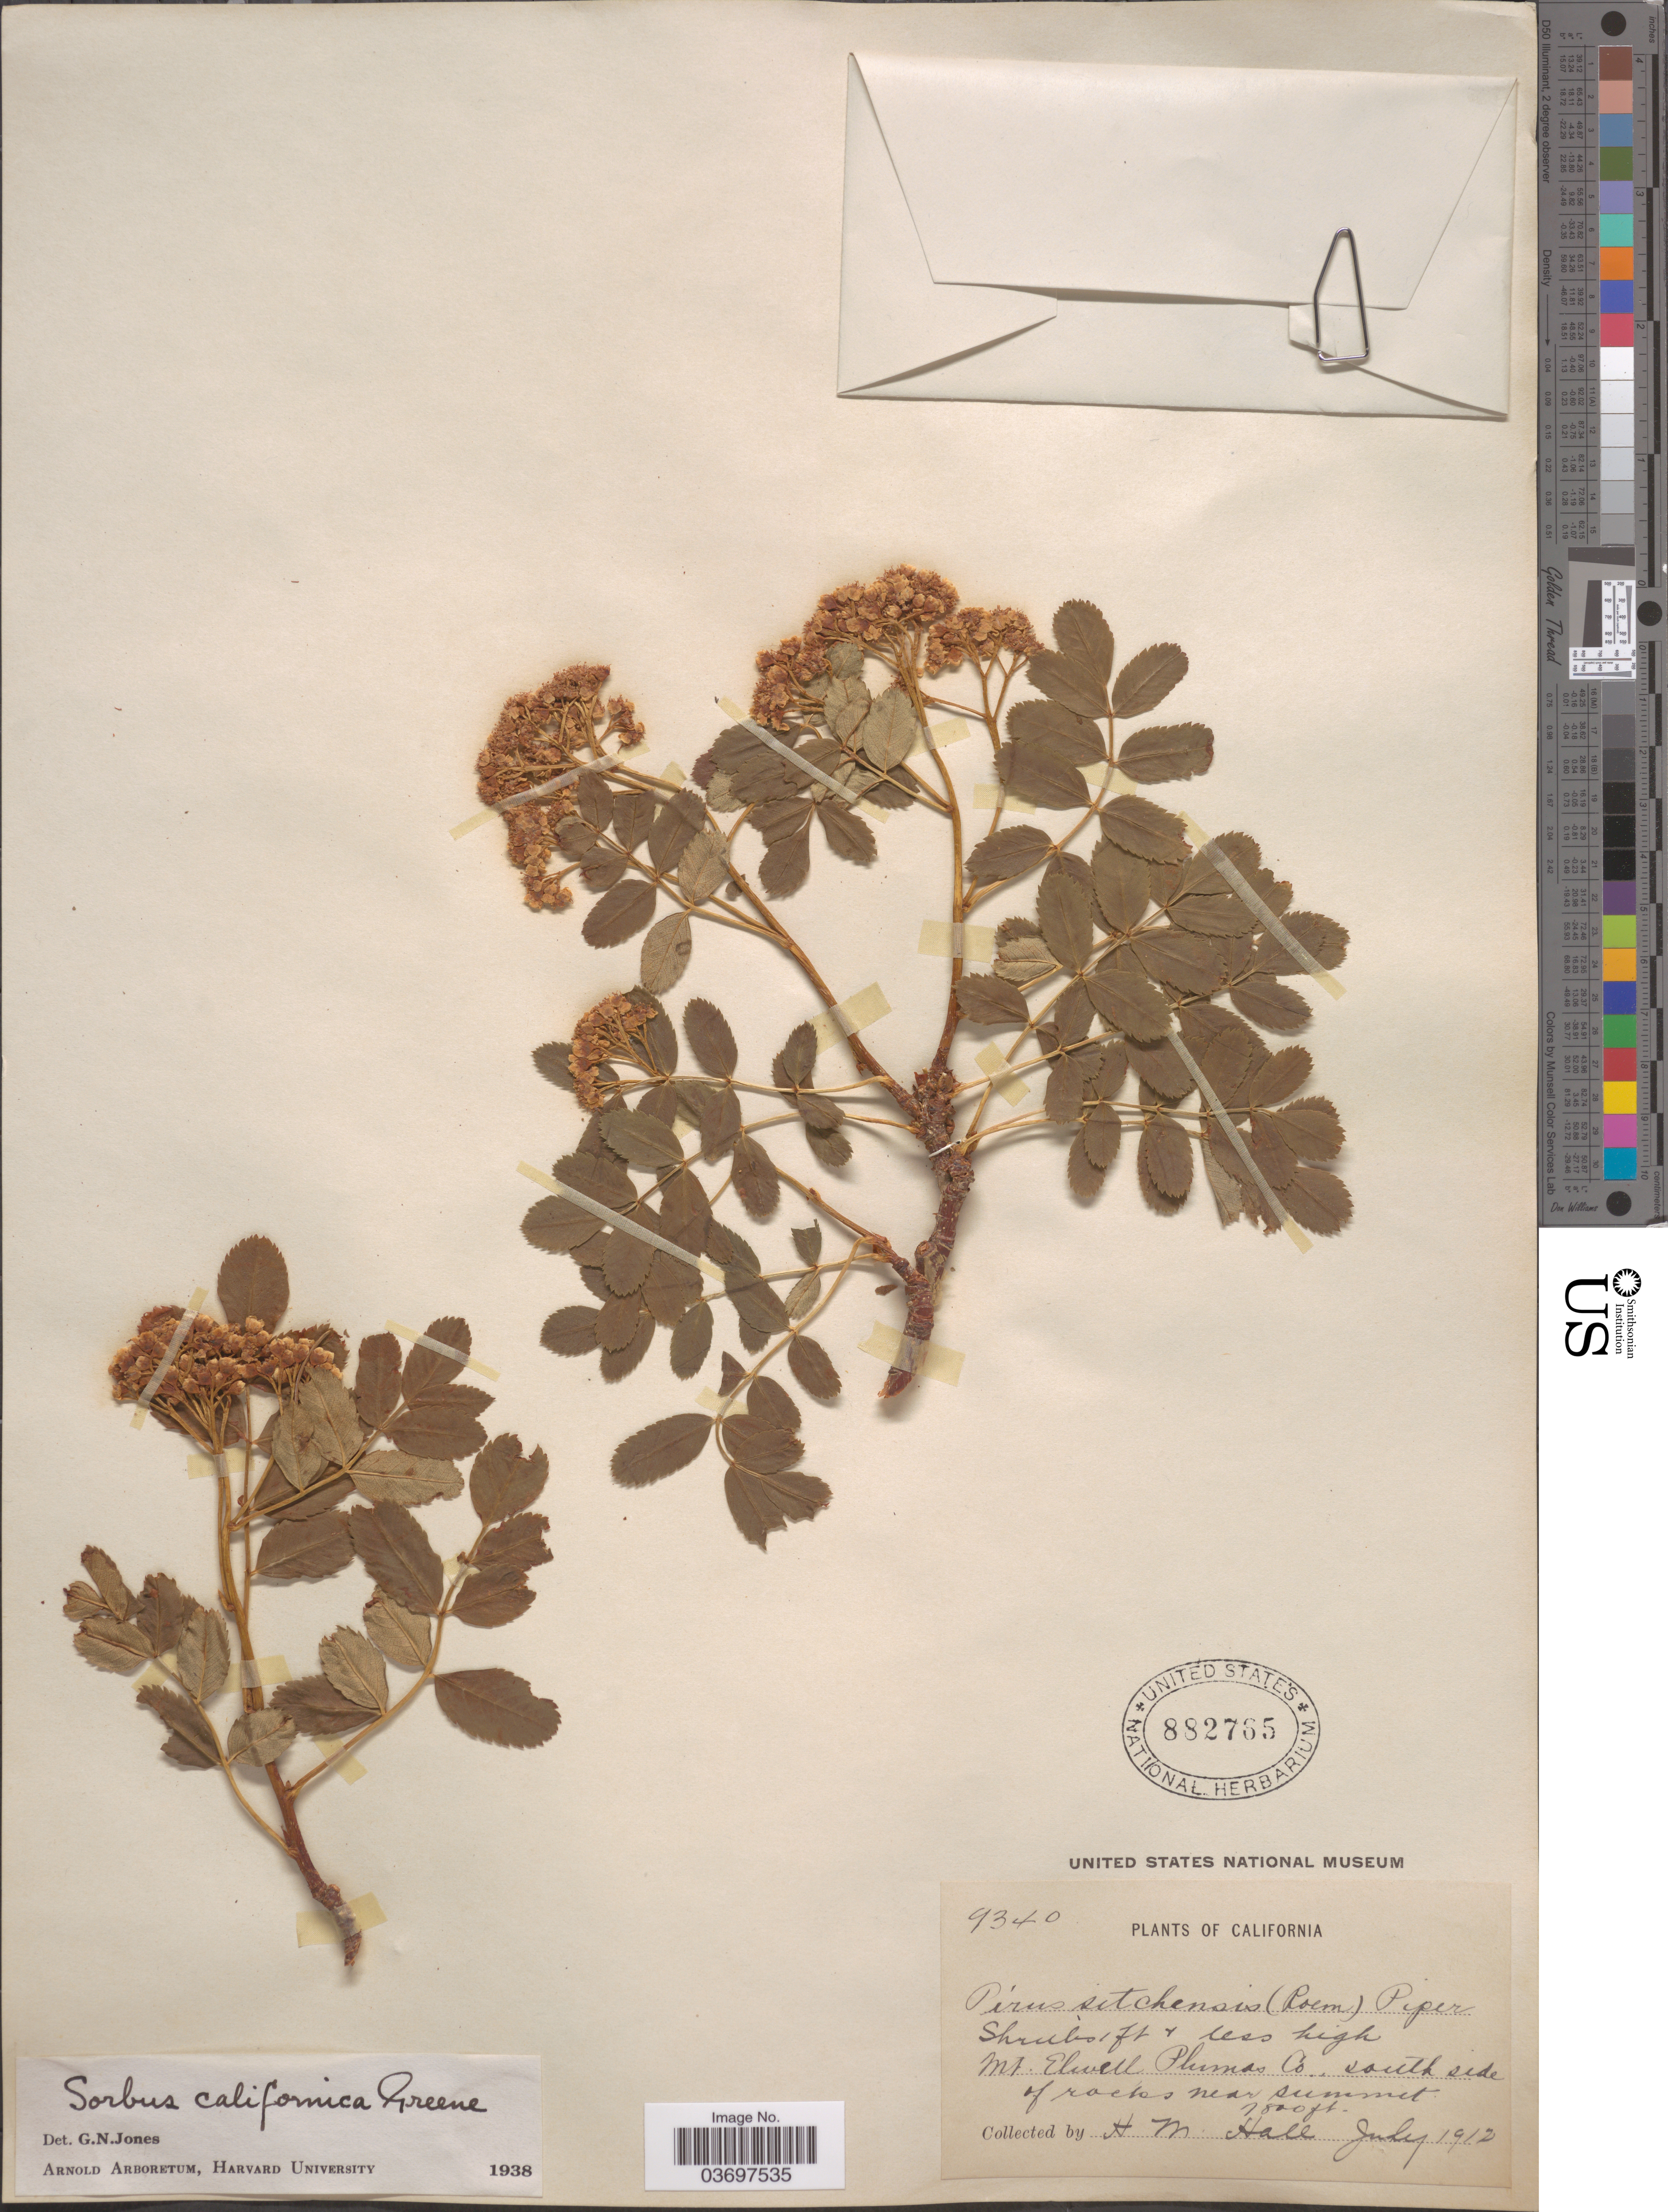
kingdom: Plantae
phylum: Tracheophyta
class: Magnoliopsida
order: Rosales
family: Rosaceae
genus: Sorbus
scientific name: Sorbus californica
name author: Greene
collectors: H. M. Hall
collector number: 9340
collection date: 1912-07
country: United States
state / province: California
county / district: Plumas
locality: Mt. Elwell Plumas Co., south side of rocks near summit.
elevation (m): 2377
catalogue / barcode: US 882765